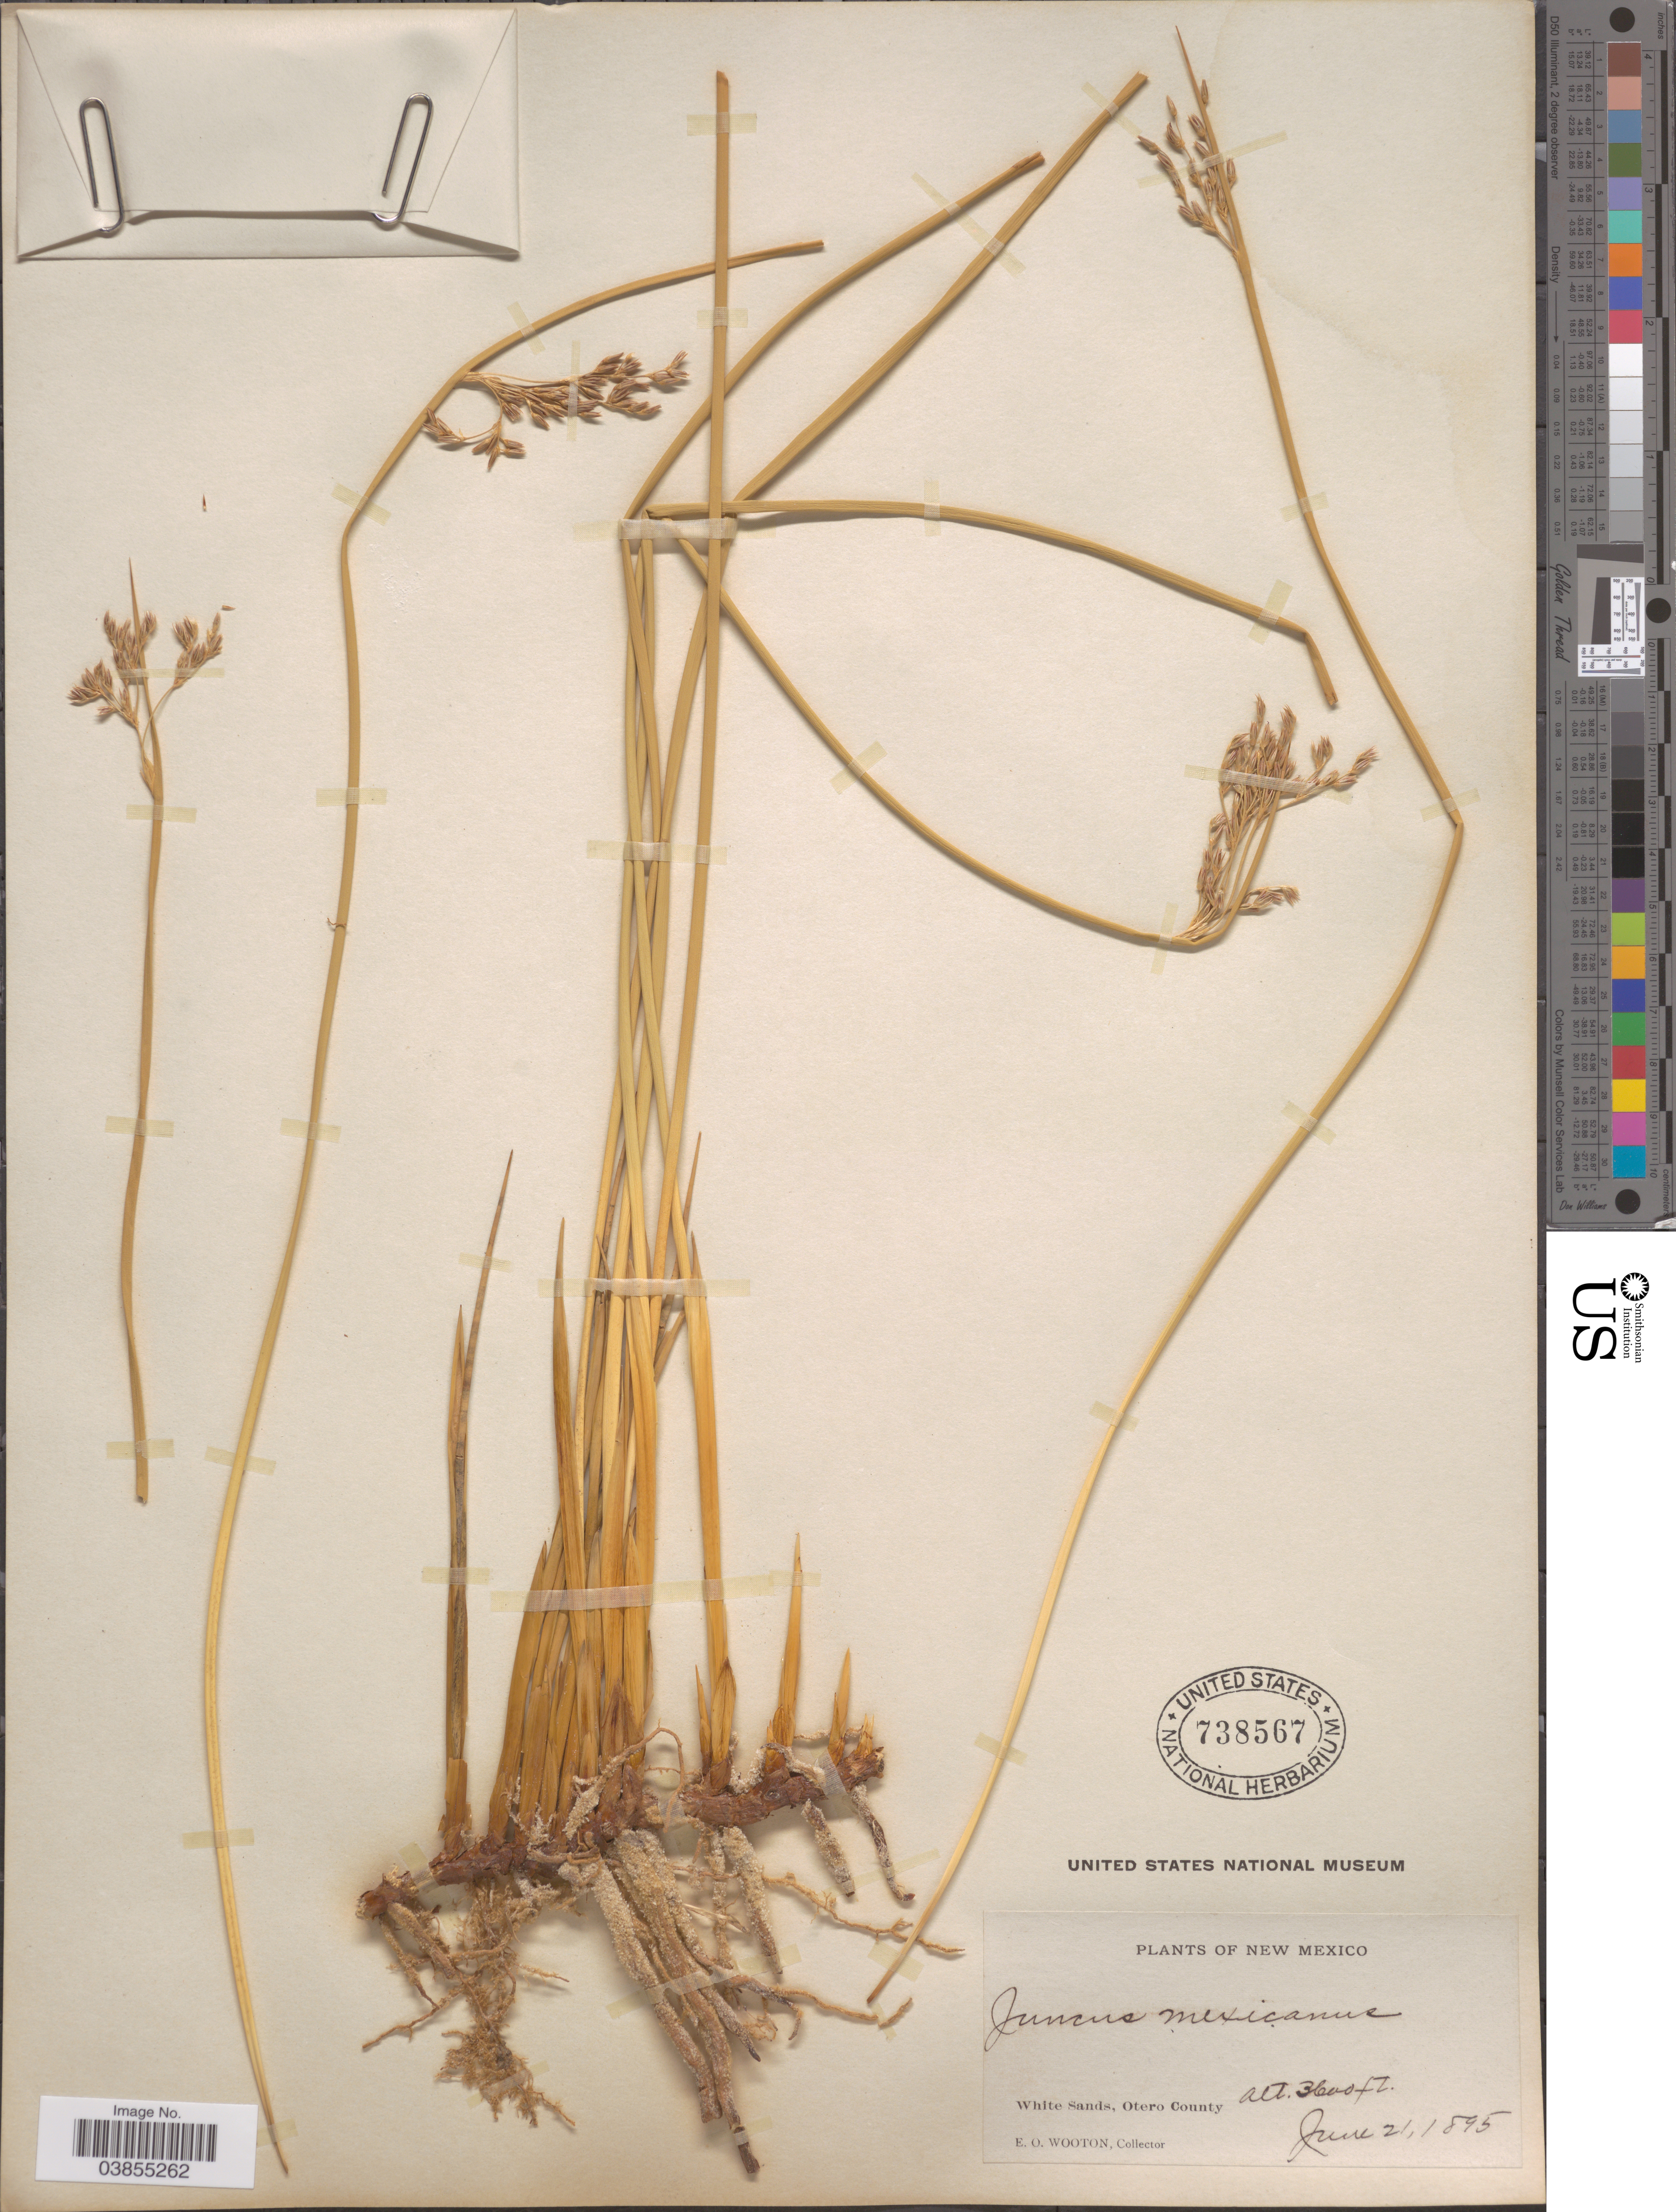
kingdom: Plantae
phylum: Tracheophyta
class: Liliopsida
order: Poales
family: Juncaceae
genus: Juncus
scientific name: Juncus mexicanus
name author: Willd. ex Schult. & Schult. f.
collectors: E. O. Wooton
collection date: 1895-06-21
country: United States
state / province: New Mexico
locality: White Sands, Otero County.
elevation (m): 1097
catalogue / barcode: US 738567